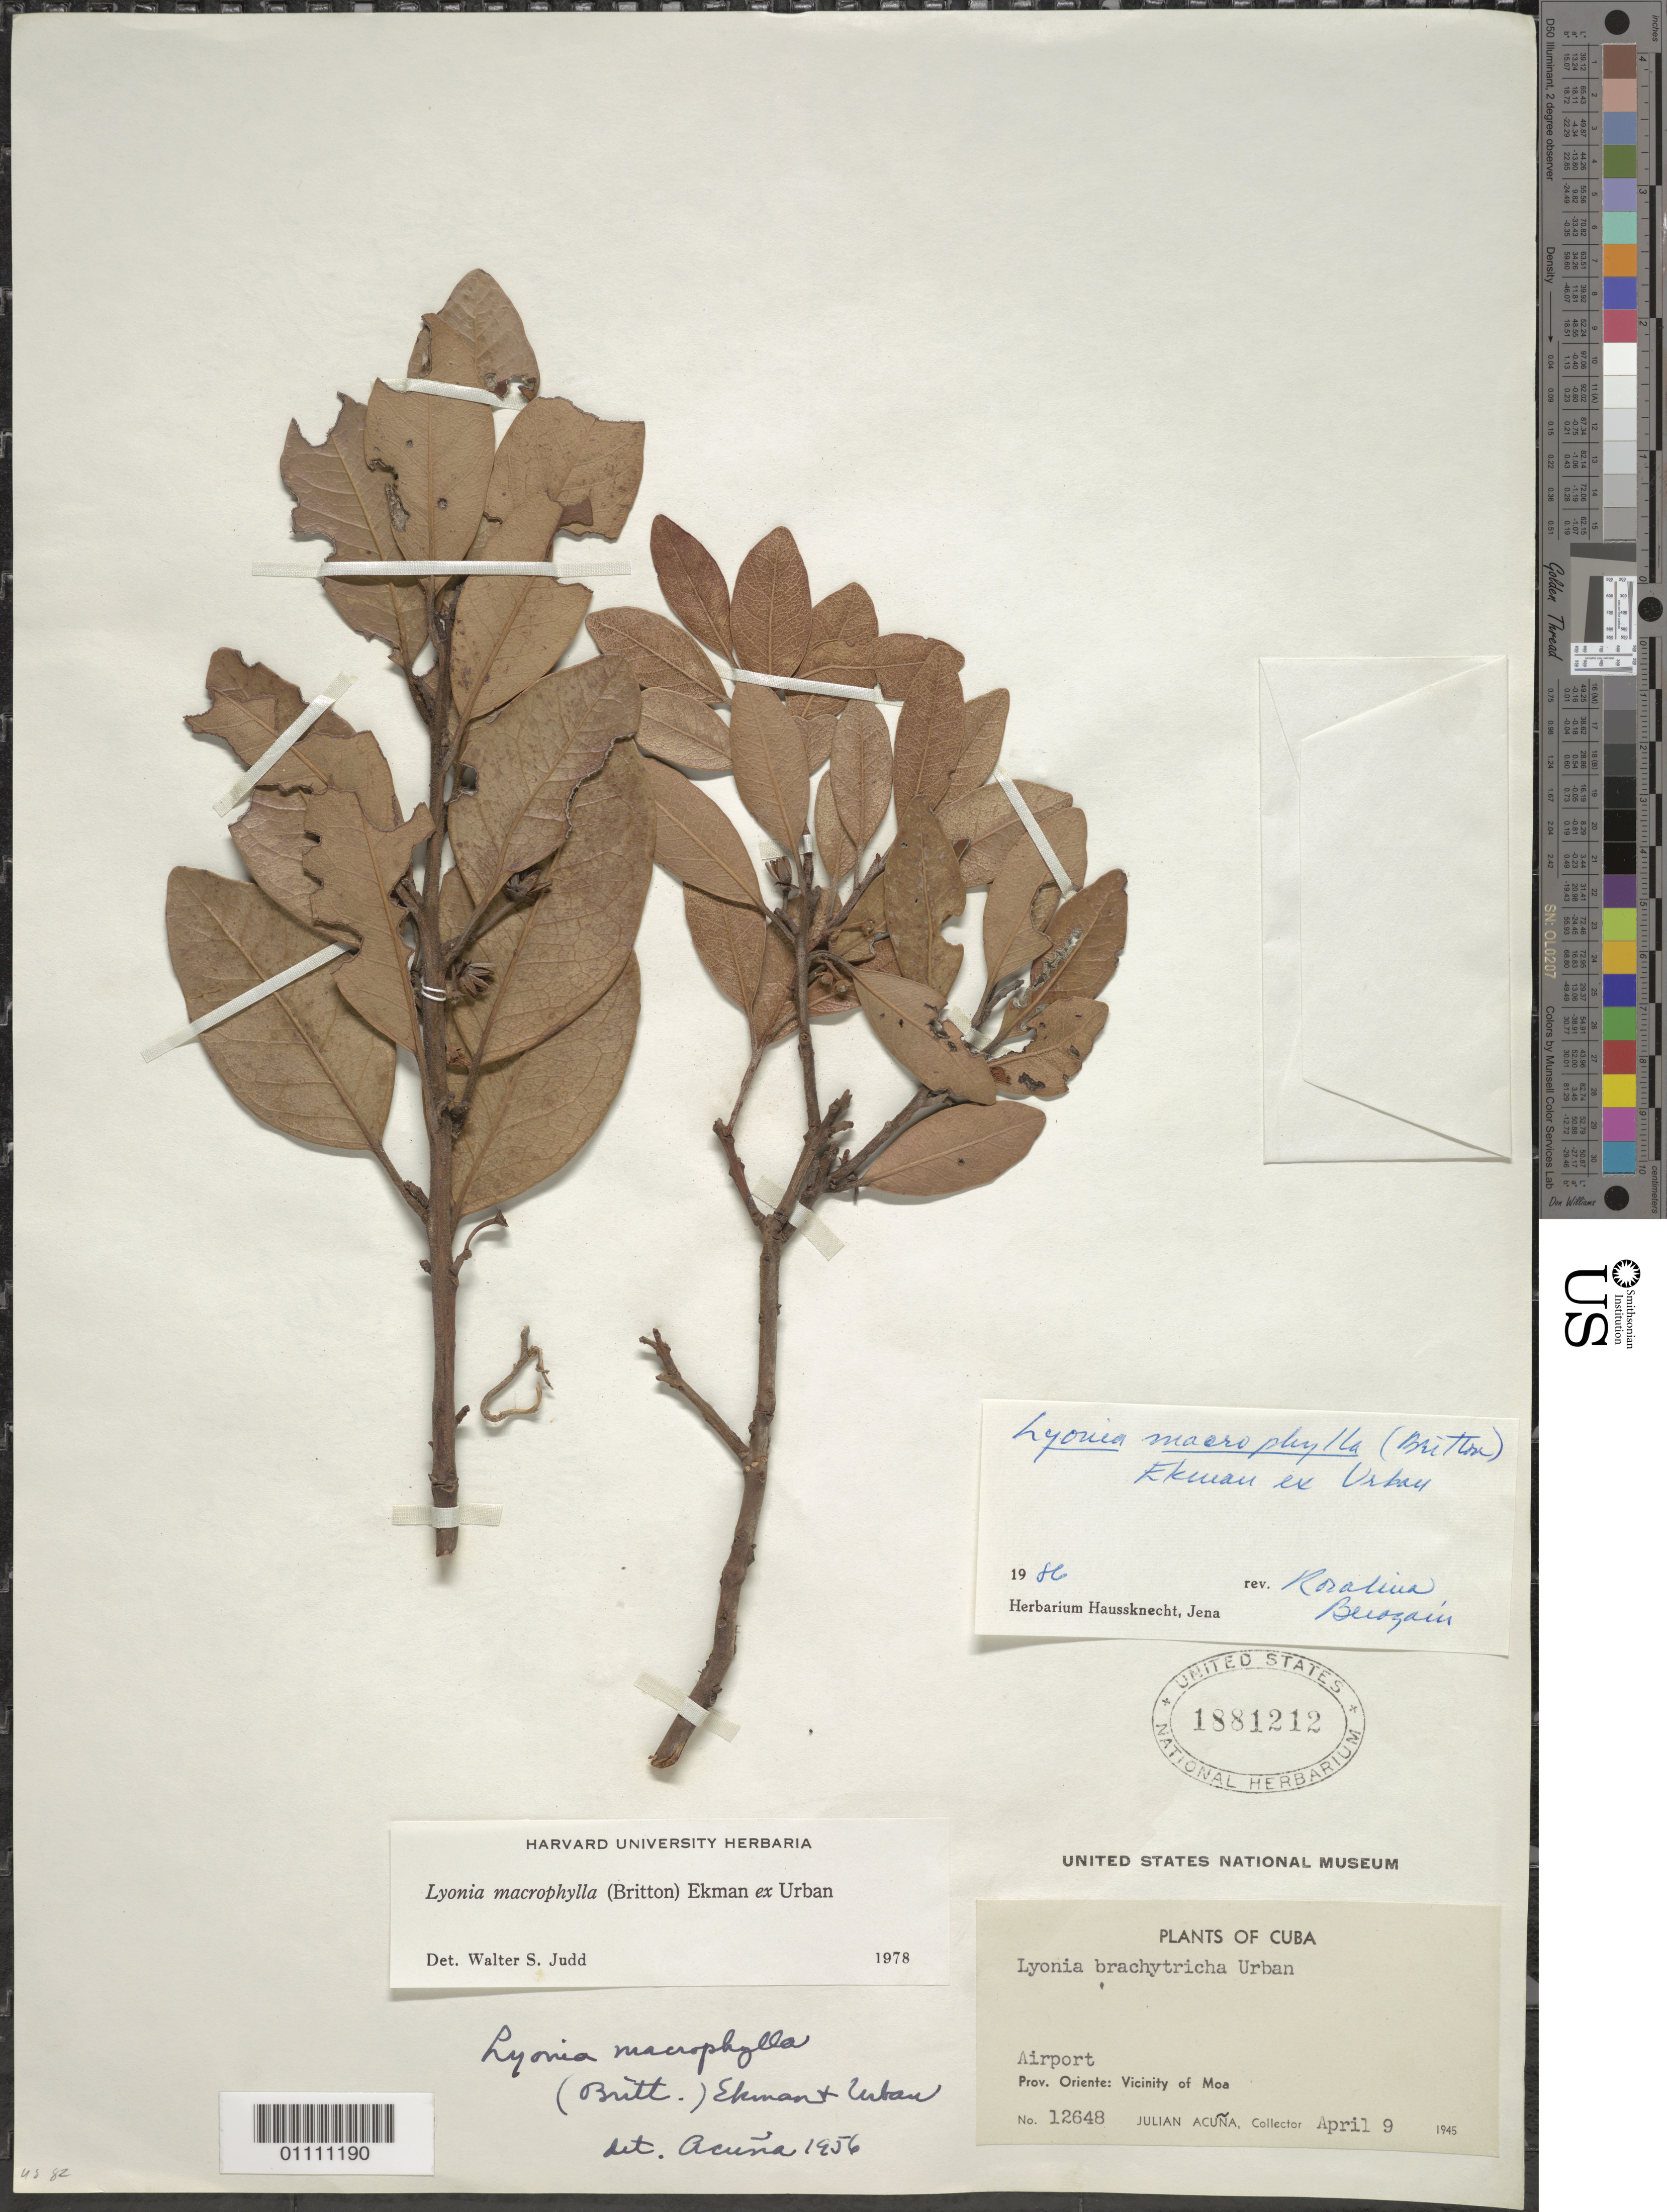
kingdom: Plantae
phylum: Tracheophyta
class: Magnoliopsida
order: Ericales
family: Ericaceae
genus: Lyonia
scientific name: Lyonia macrophylla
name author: (Britton) Ekman ex Urb.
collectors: J. Acuña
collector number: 12648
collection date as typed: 09 Apr 1945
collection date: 1945-04-09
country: Cuba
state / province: Holguín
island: Cuba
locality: Vicinity of Moa [Oriente] Airport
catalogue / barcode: US 1881212